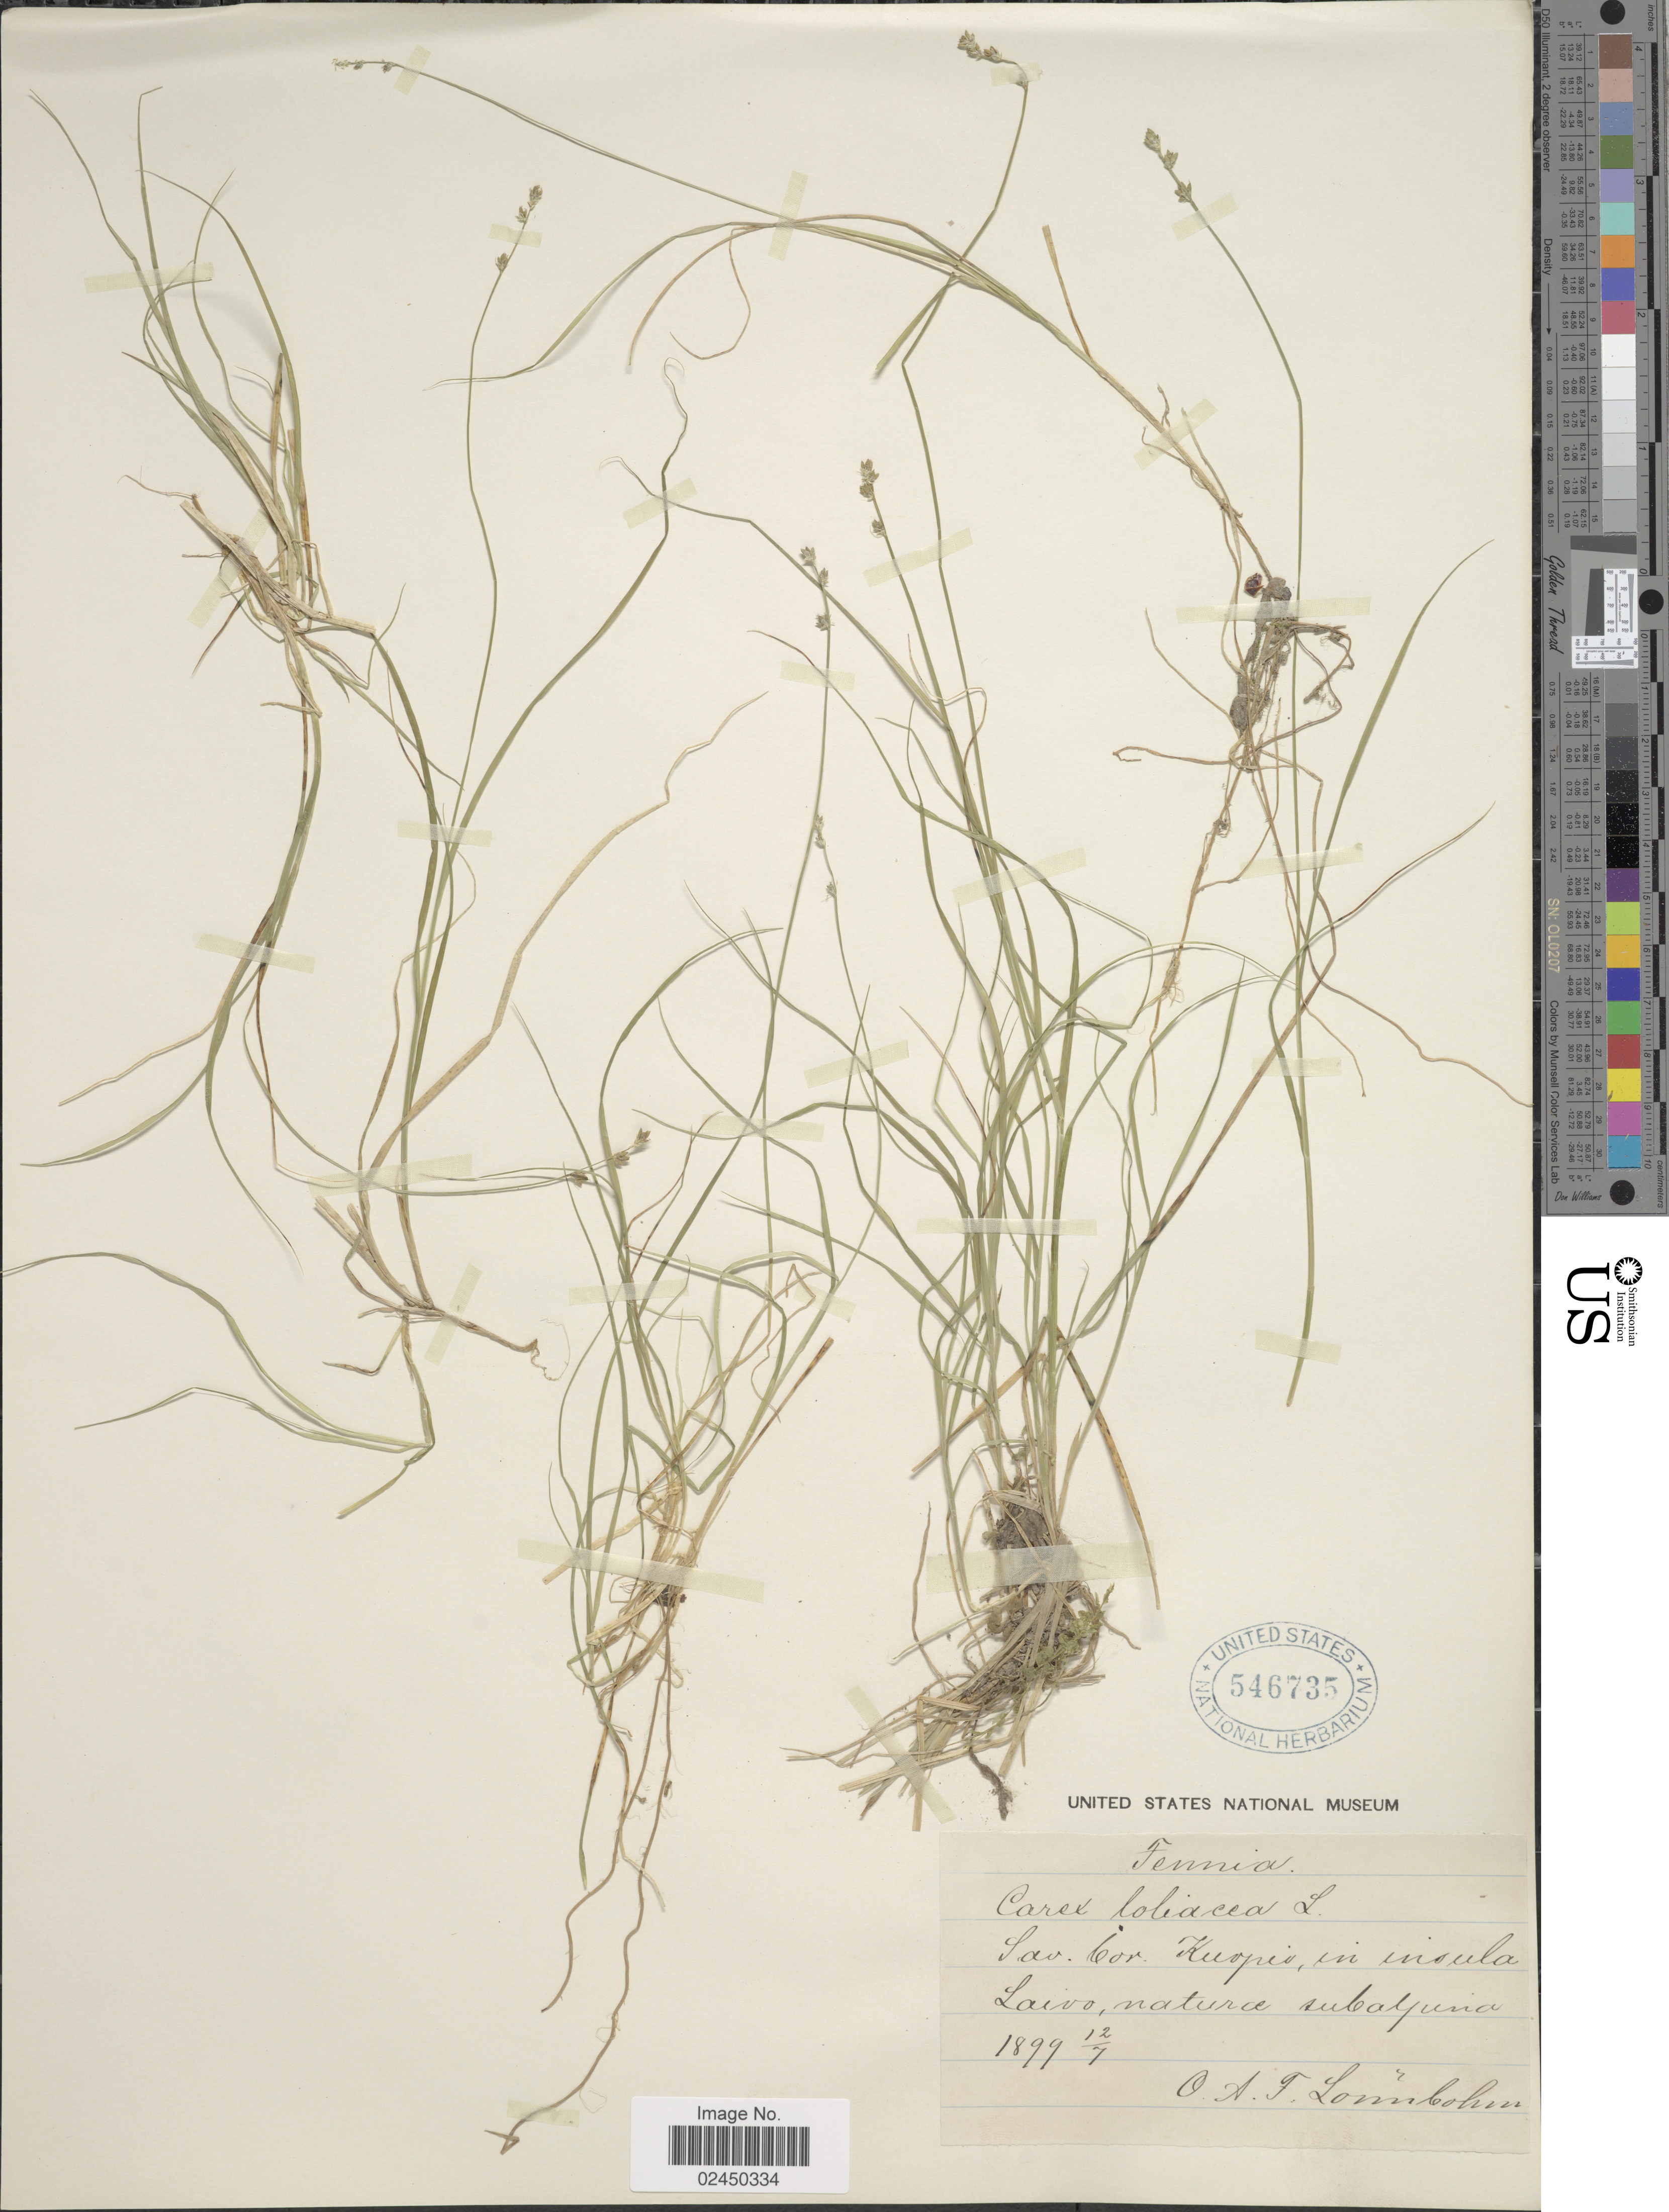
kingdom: Plantae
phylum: Tracheophyta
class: Liliopsida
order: Poales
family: Cyperaceae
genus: Carex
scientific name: Carex loliacea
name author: L.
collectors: O. Lönnbohm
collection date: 1899-07-12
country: Finland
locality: Sav. Cor'. Kuopio in insula Laivo, natura subalpine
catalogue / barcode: US 546735